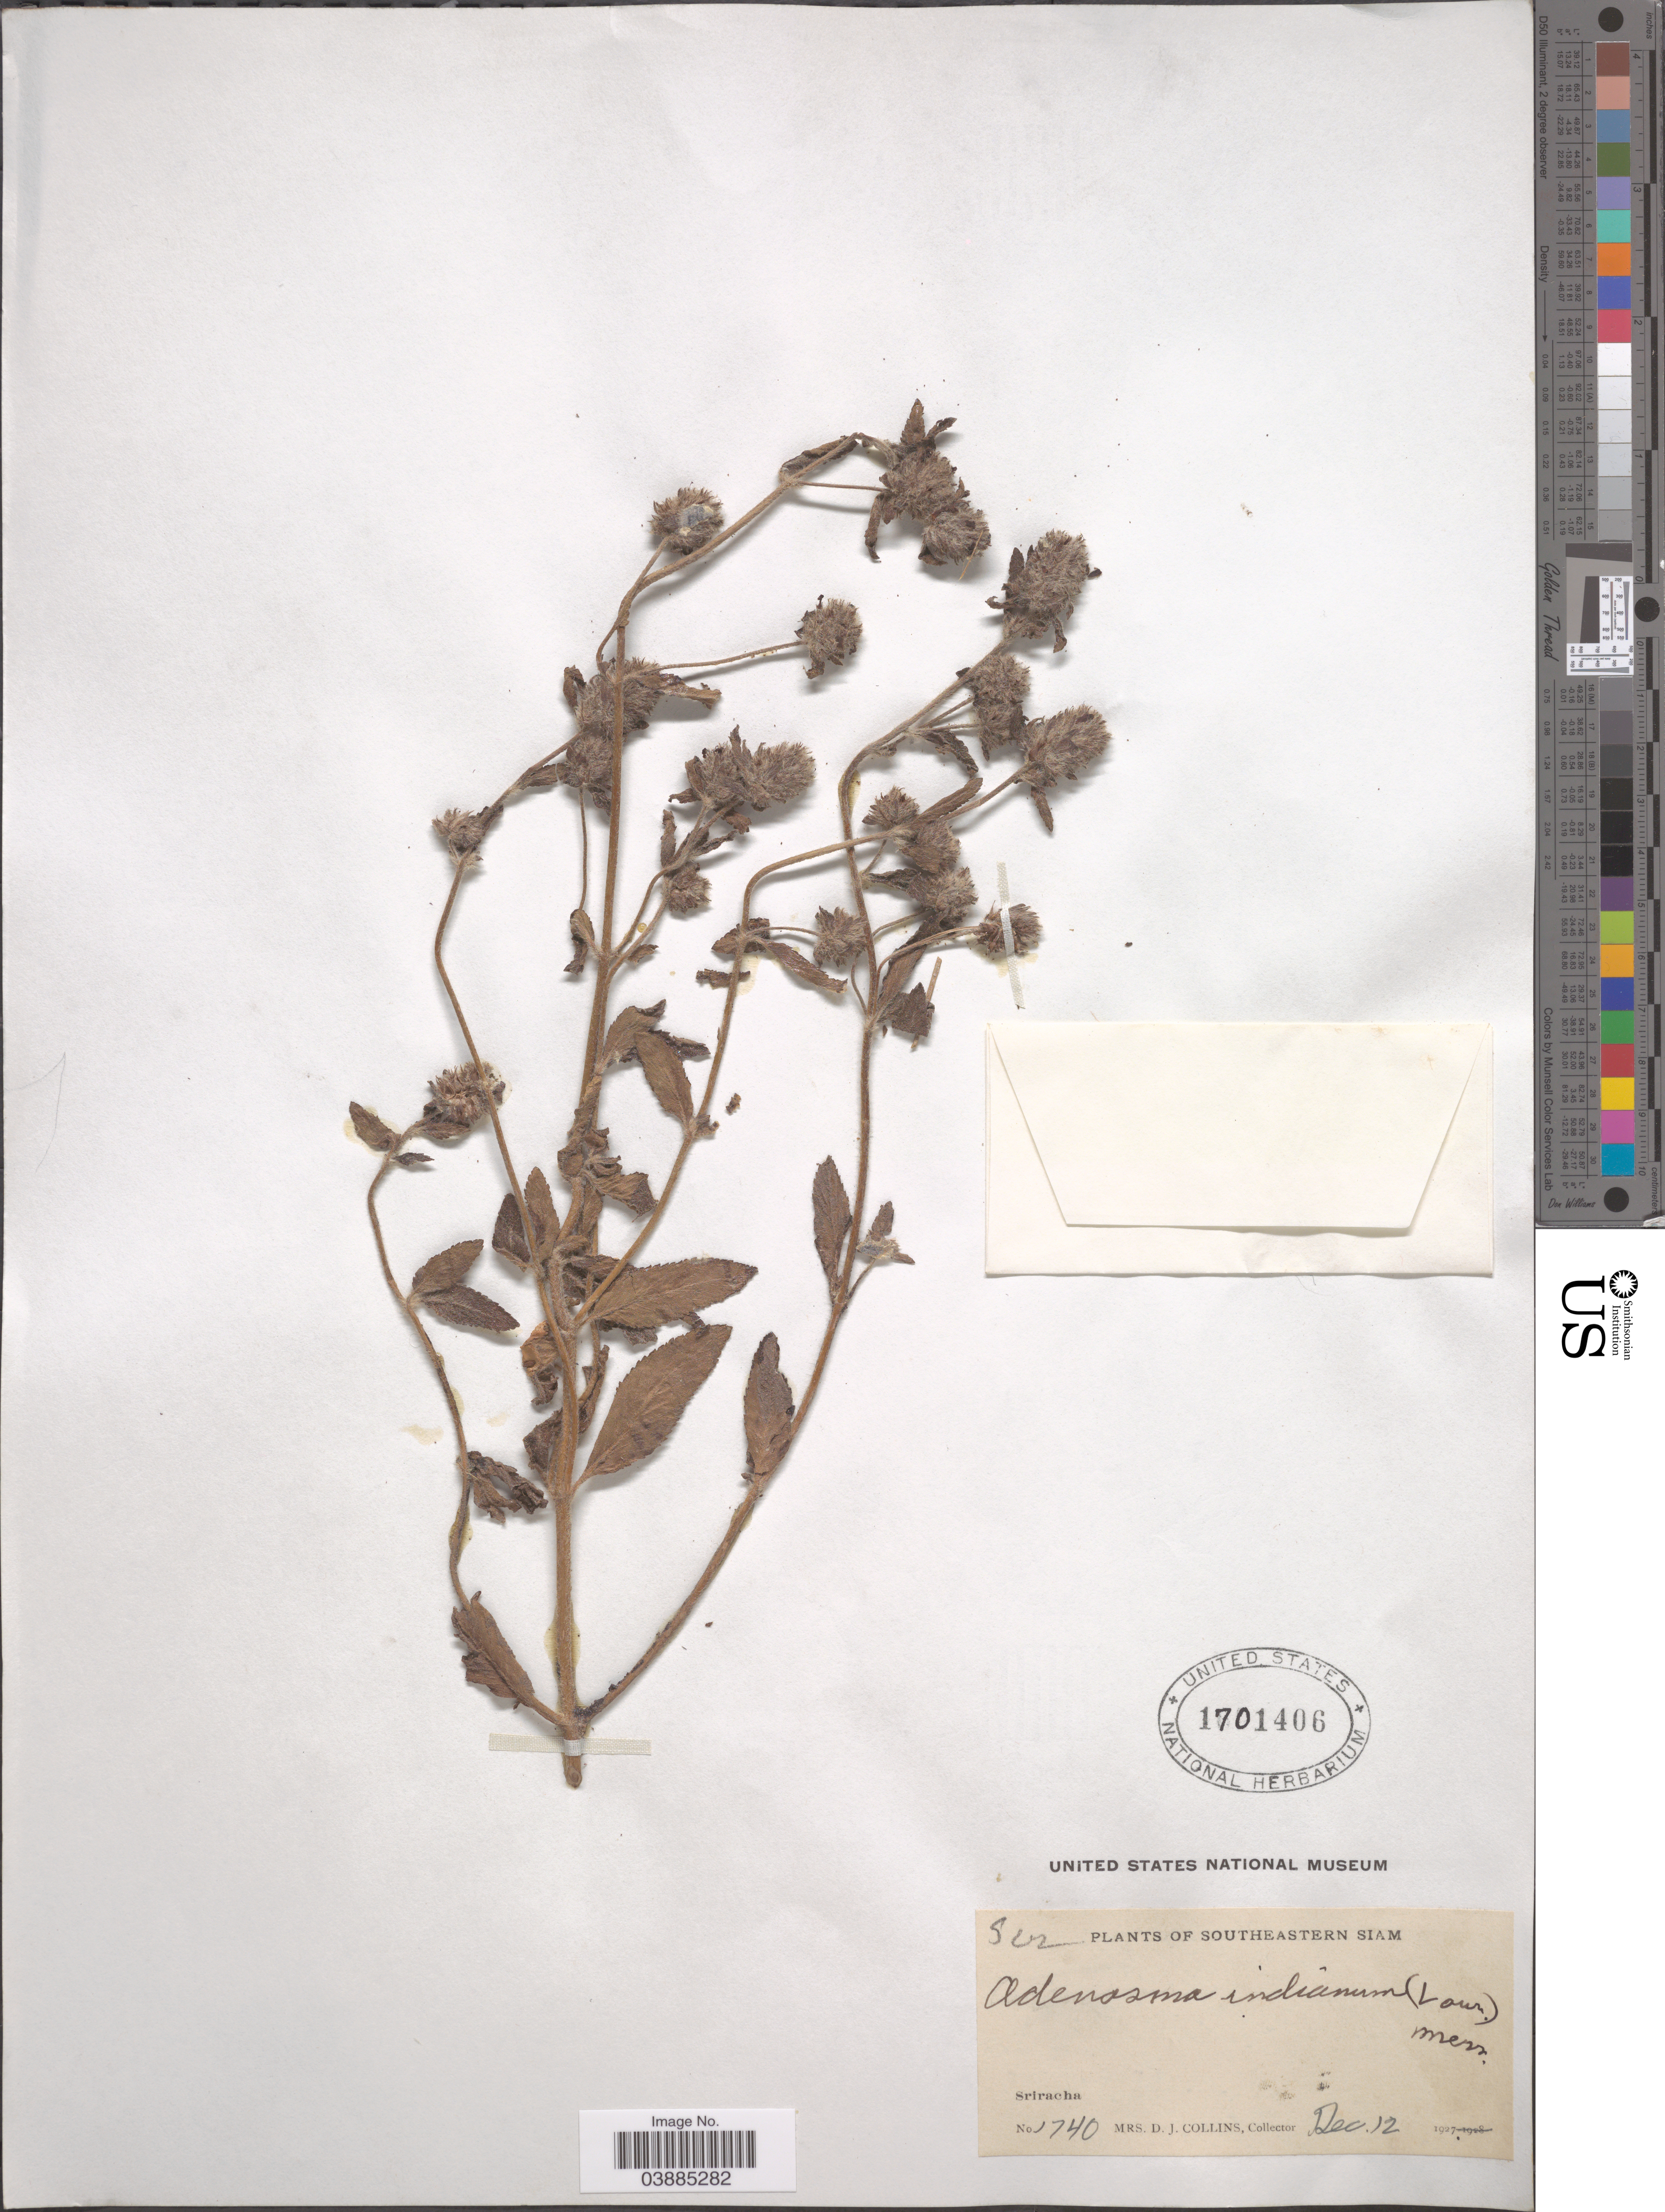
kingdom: Plantae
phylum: Tracheophyta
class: Magnoliopsida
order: Lamiales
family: Plantaginaceae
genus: Adenosma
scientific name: Adenosma indianum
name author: (Lour.) Merr.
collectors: Mrs. D. J. Collins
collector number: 1740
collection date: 1927-12-12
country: Thailand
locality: Southeastern Siam. Sriracha.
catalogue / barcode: US 1701406